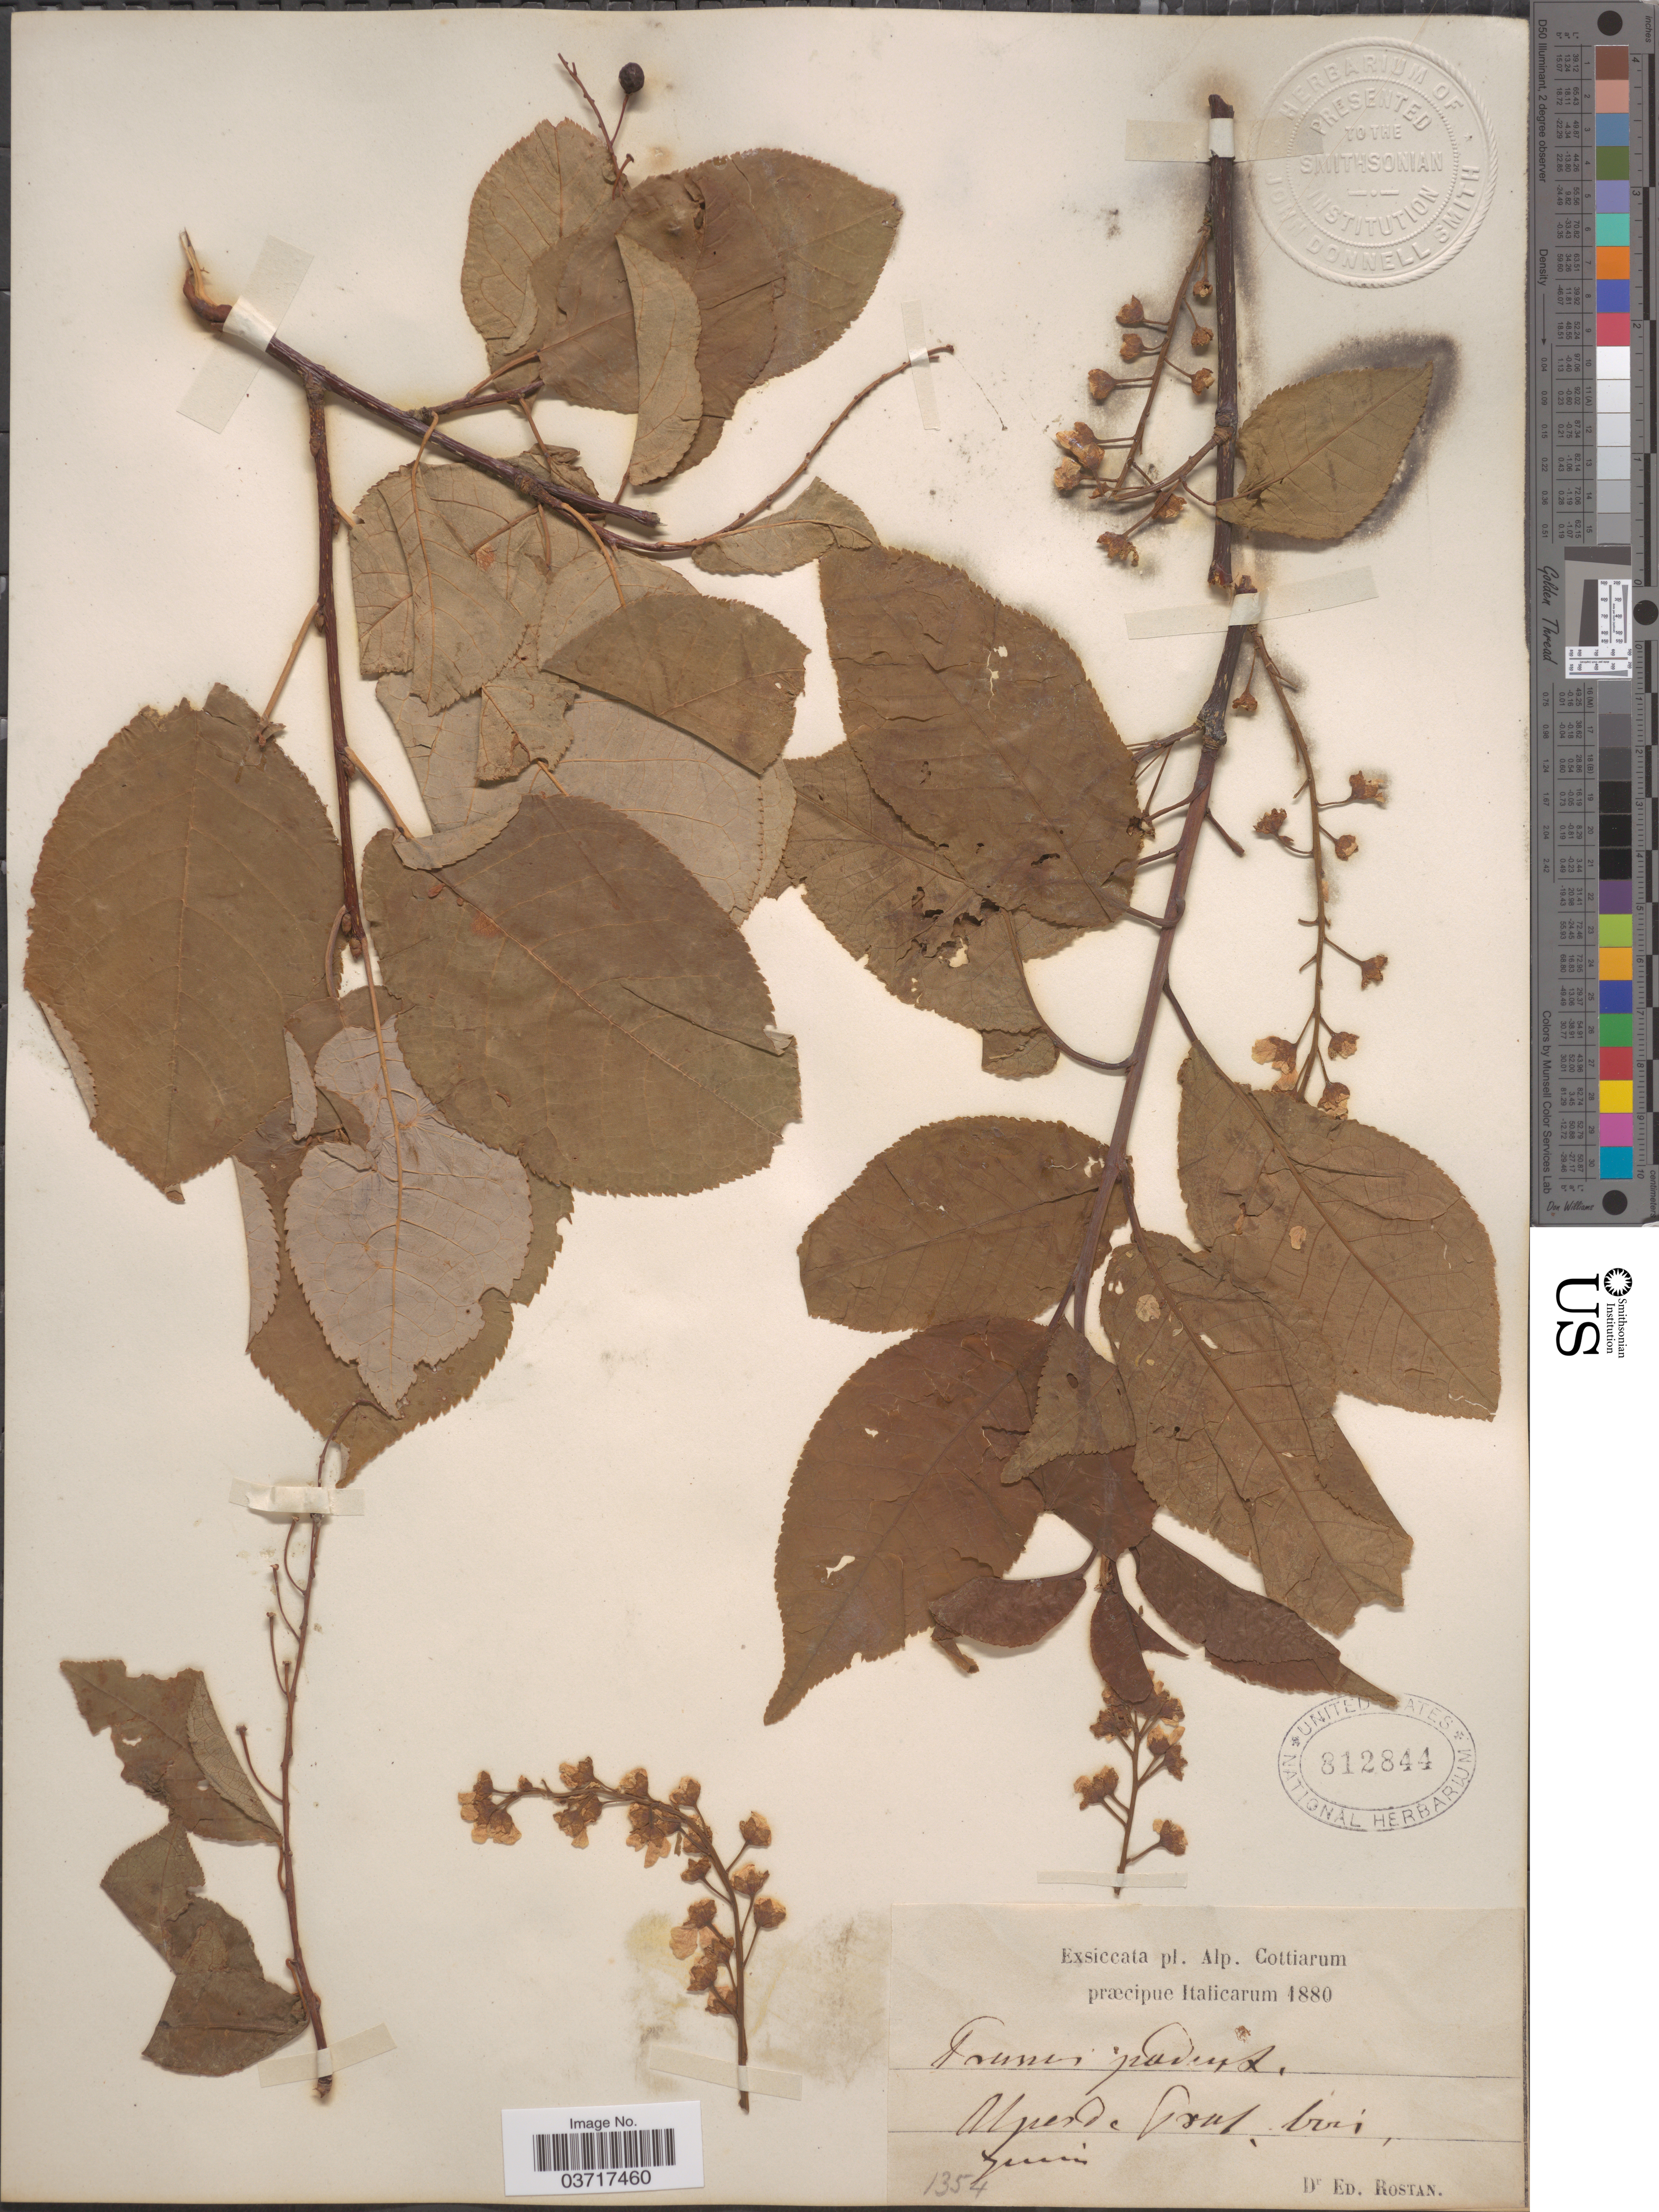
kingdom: Plantae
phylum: Tracheophyta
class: Magnoliopsida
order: Rosales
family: Rosaceae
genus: Prunus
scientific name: Prunus padus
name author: L.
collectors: E. Rostan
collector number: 1354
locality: Alperde gsuf bois. [interpreted]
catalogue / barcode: US 812844